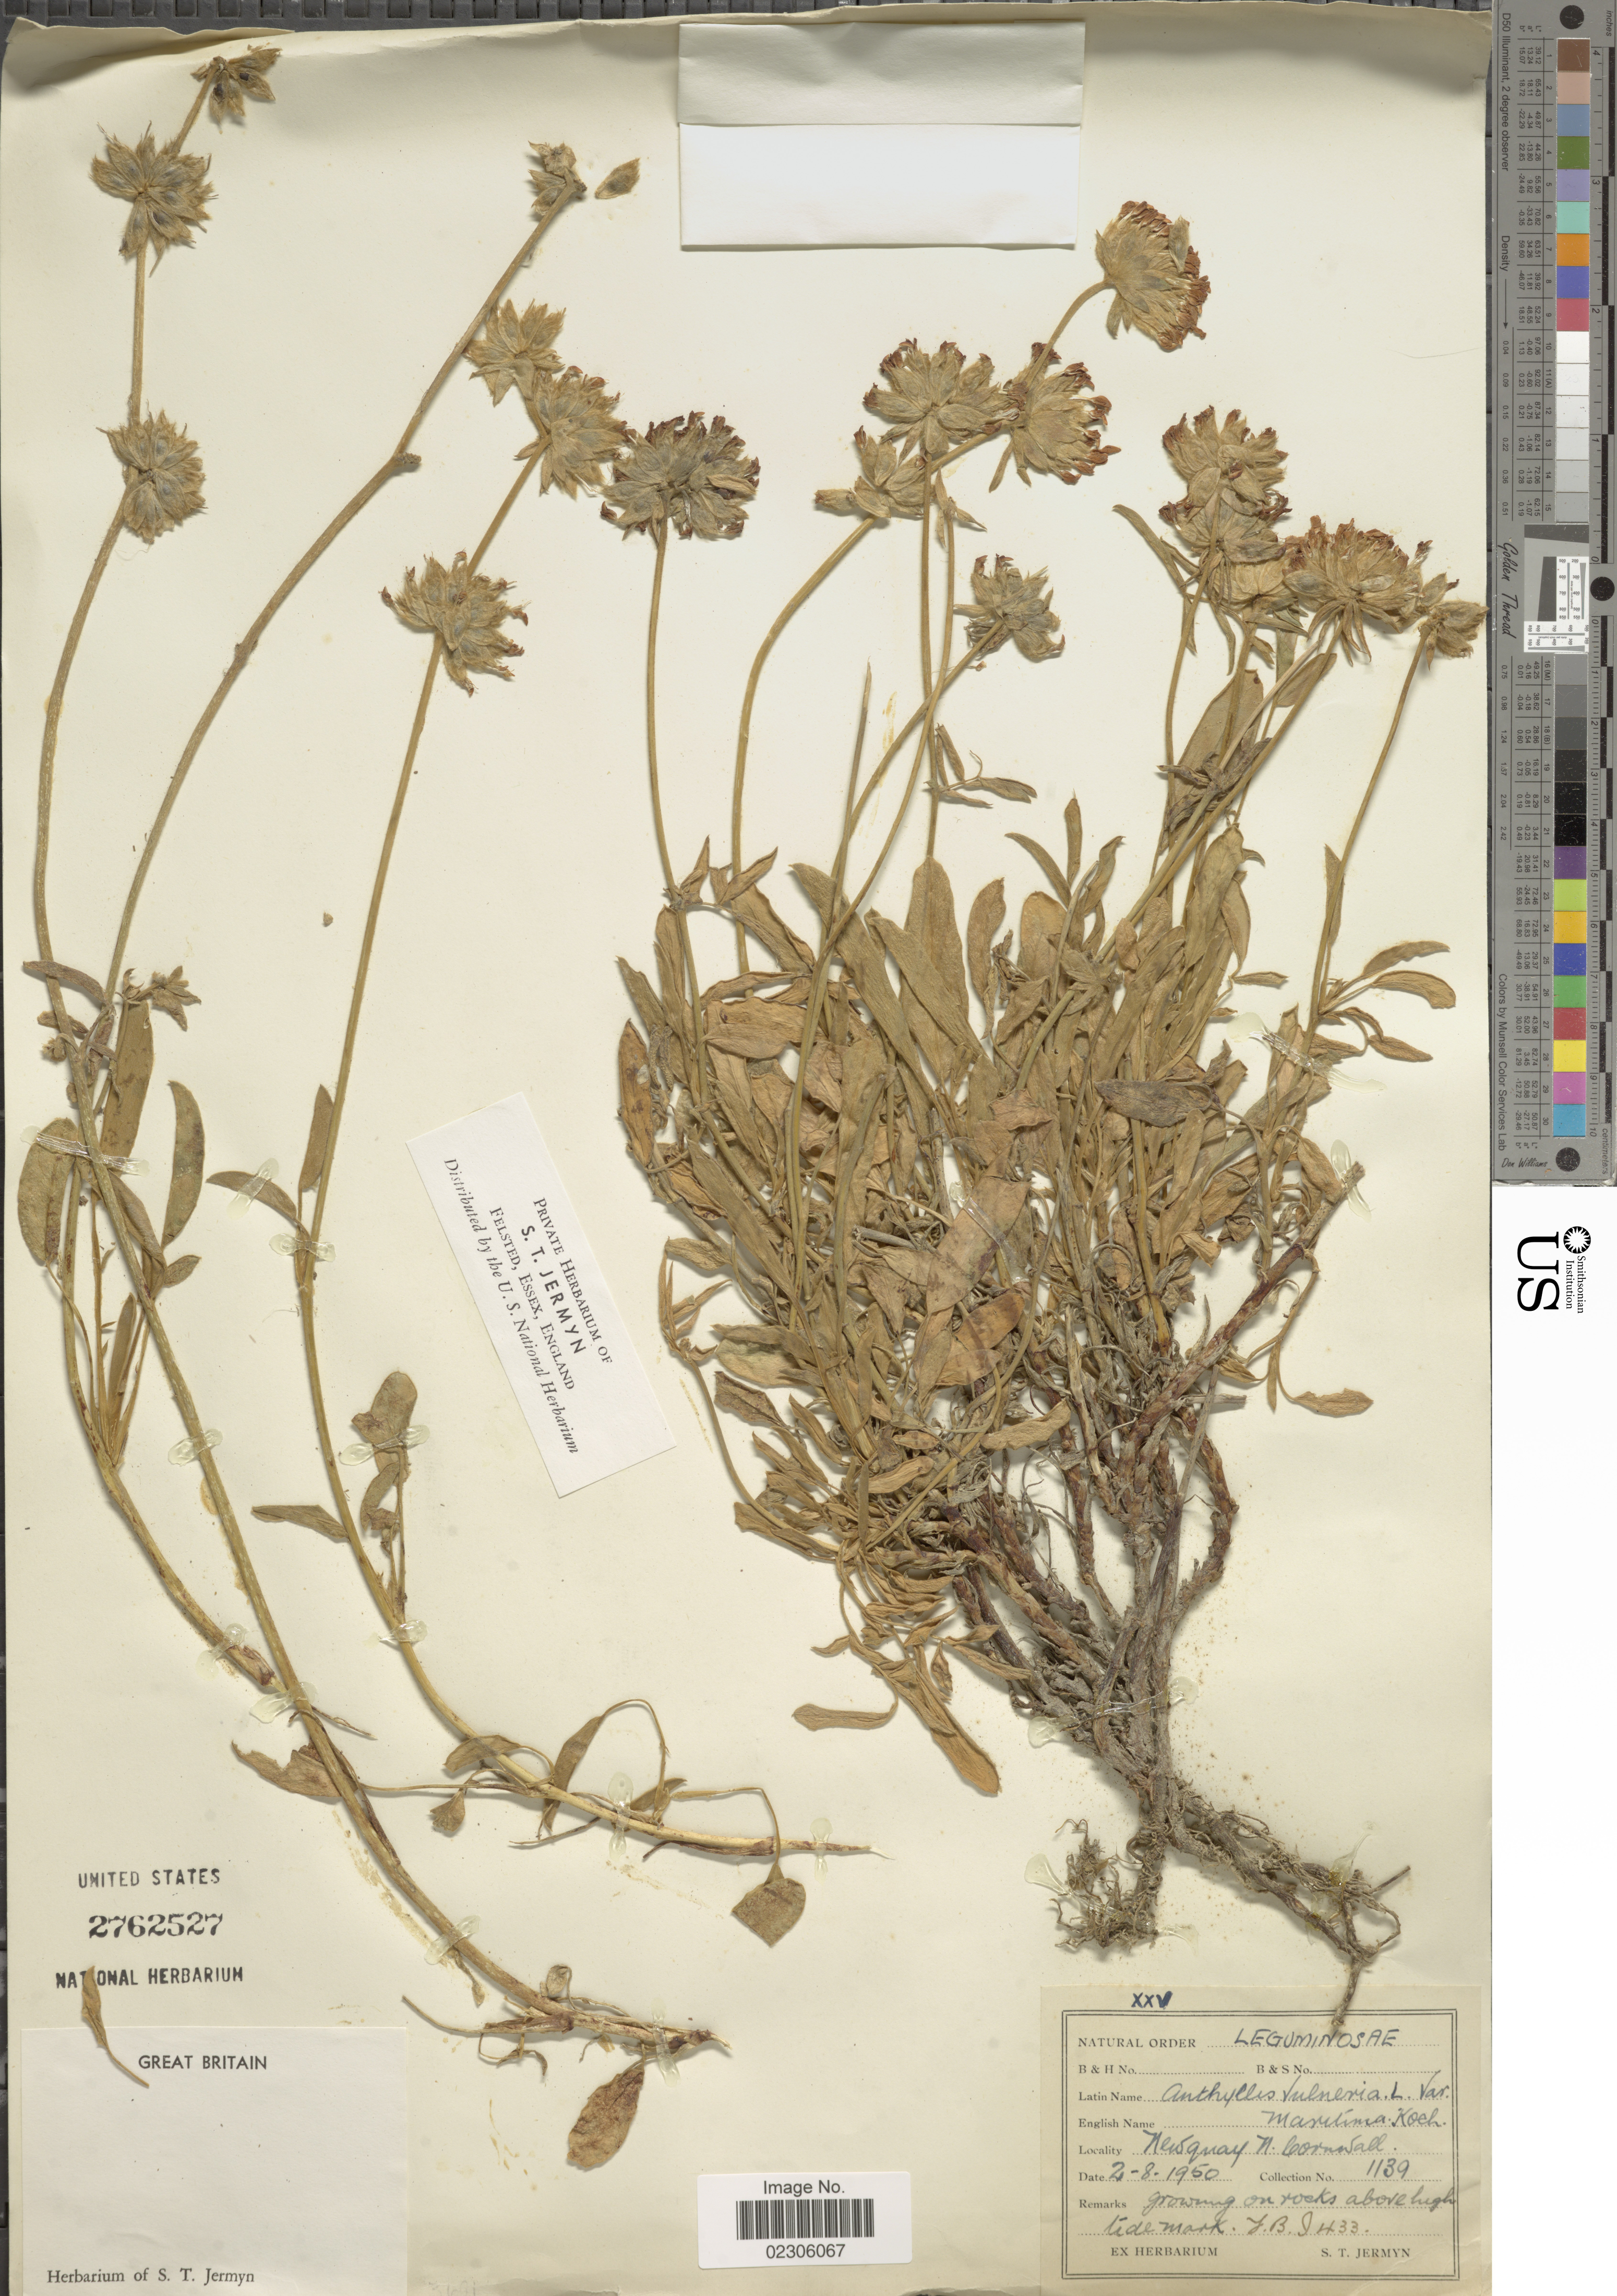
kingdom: Plantae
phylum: Tracheophyta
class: Magnoliopsida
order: Fabales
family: Fabaceae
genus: Anthyllis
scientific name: Anthyllis vulneraria subsp. maritima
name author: (Schweigg. ex Lange) Corb.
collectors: ex herb. S. T. Jermyn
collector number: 1139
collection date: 1950-08-02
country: United Kingdom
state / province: England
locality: Great Britain, Newquay N. Cornwall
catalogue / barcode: US 2762527